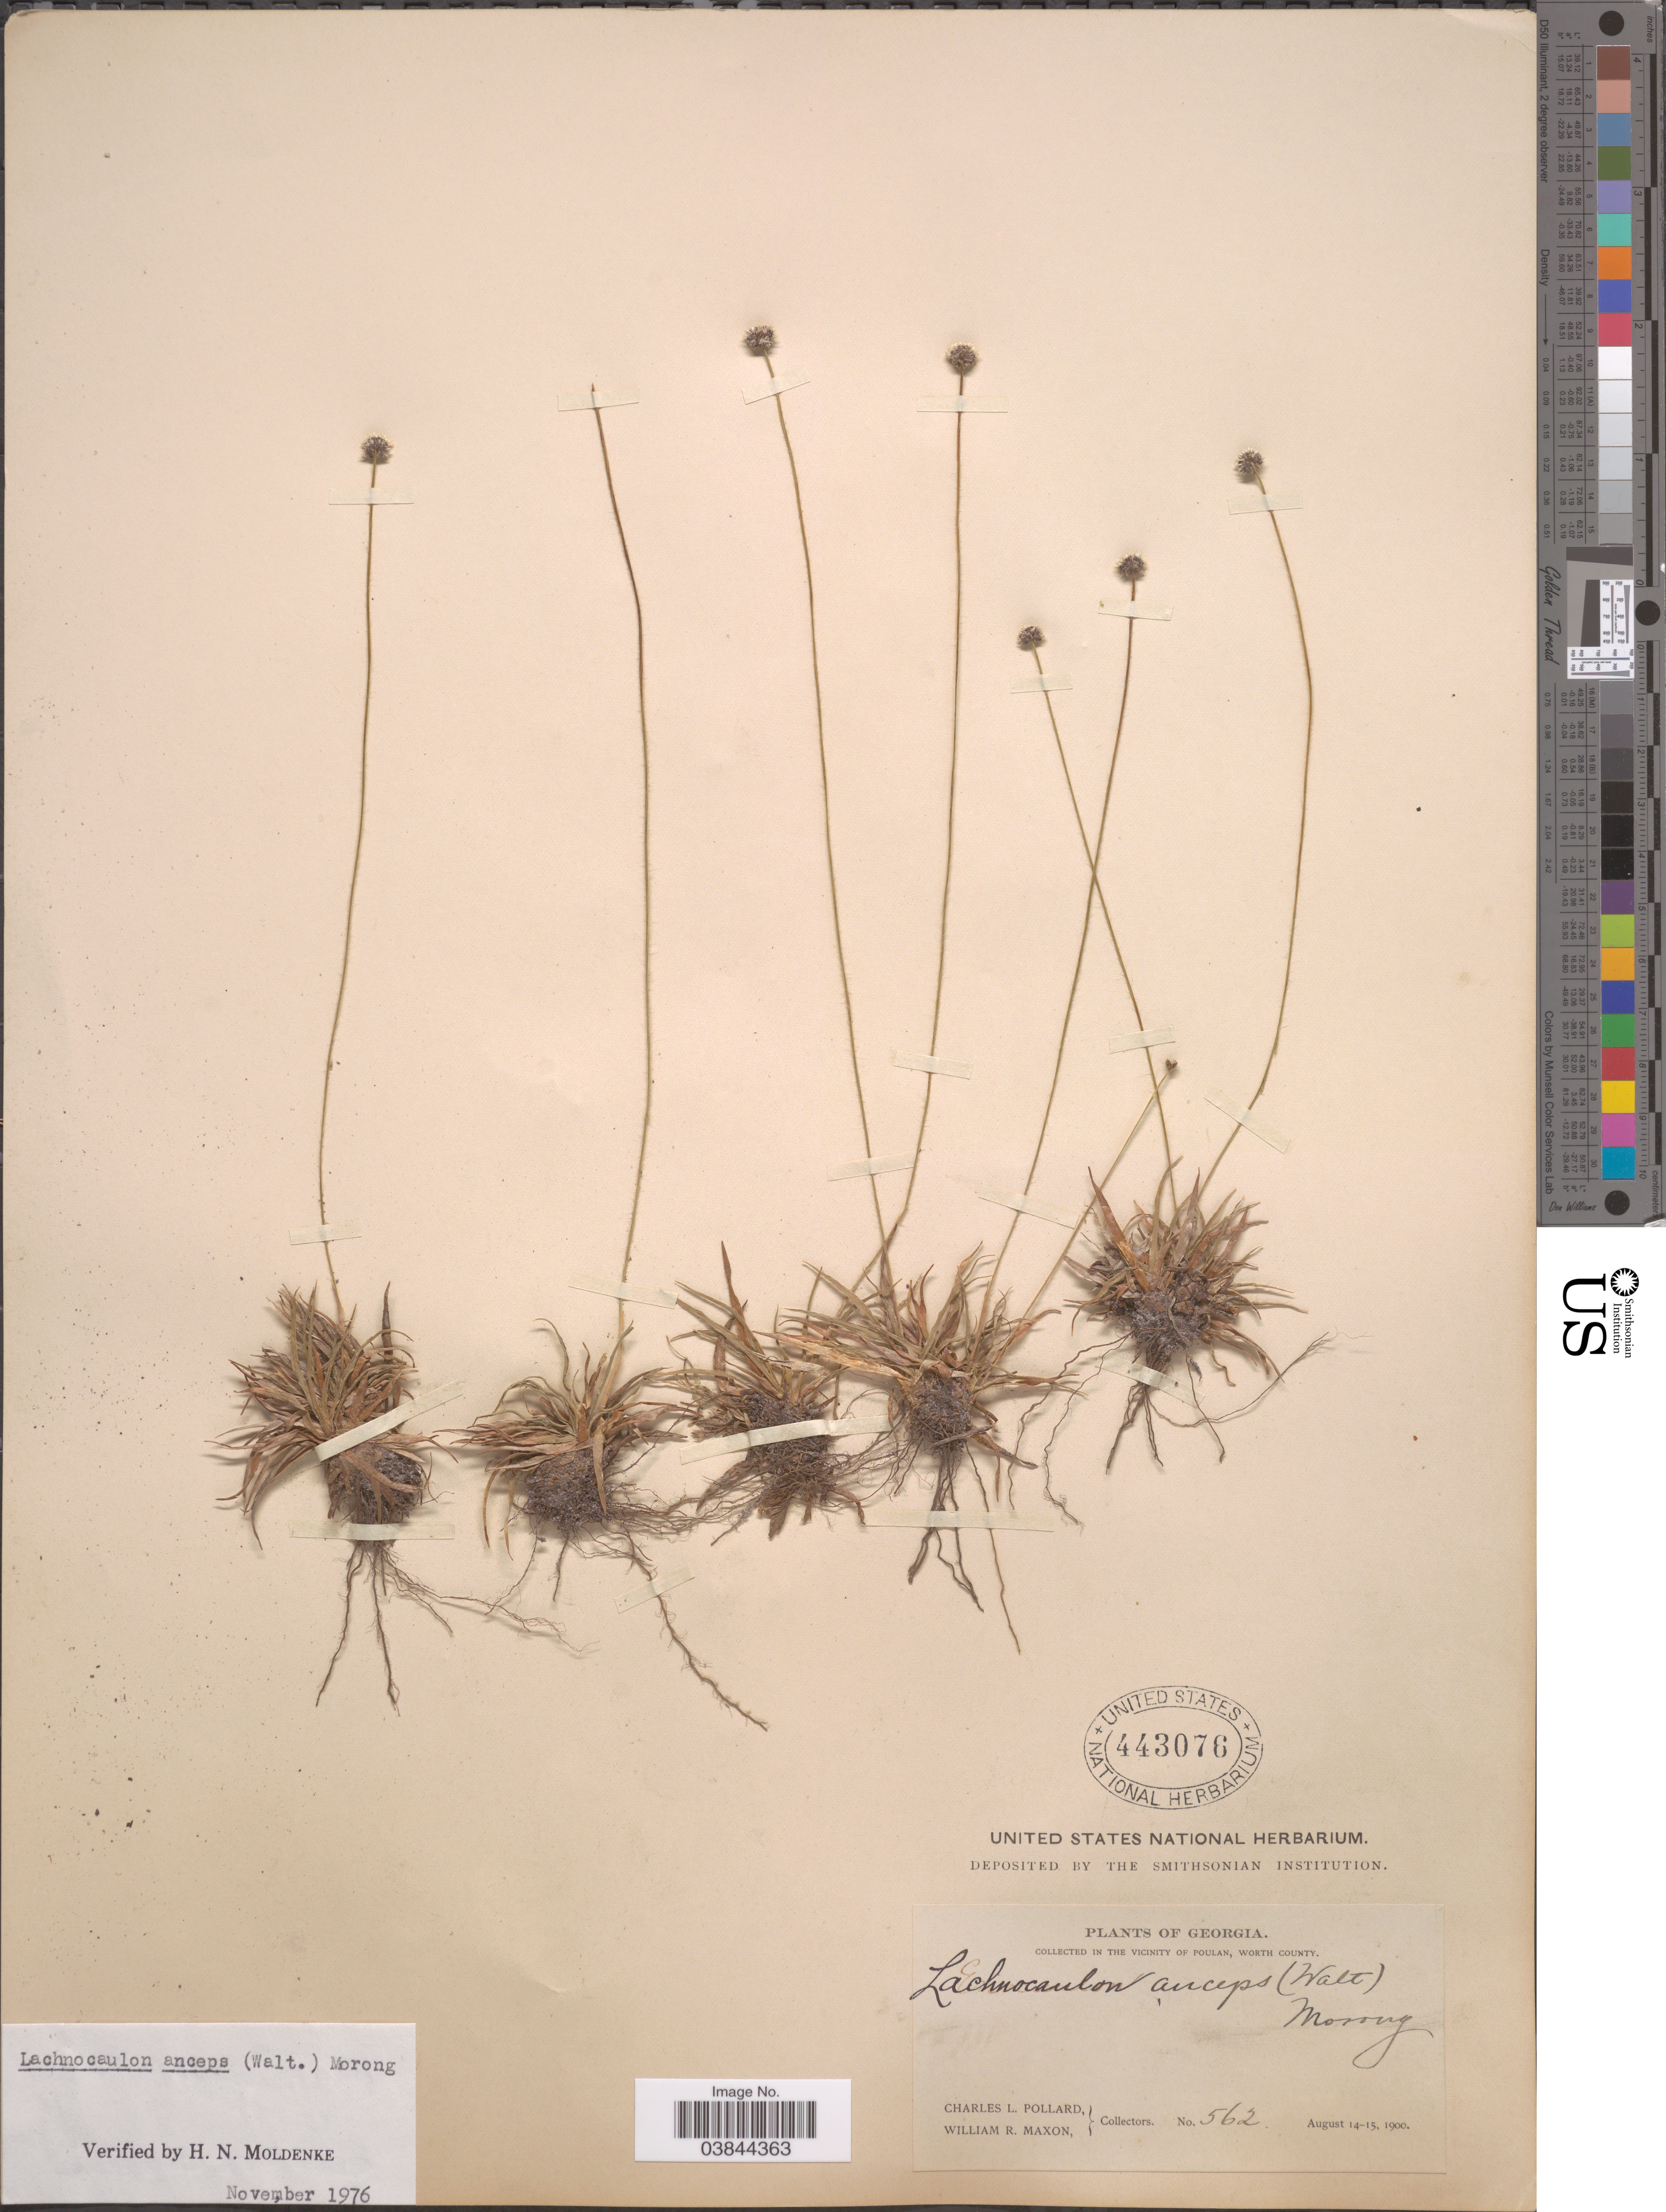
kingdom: Plantae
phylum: Tracheophyta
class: Liliopsida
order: Poales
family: Eriocaulaceae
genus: Lachnocaulon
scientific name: Lachnocaulon michauxii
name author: Kunth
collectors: C. L. Pollard & W. R. Maxon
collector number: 562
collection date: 1900-08-14/1900-08-15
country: United States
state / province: Georgia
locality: Vicinity of Poulan, Worth County.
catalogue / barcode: US 443076